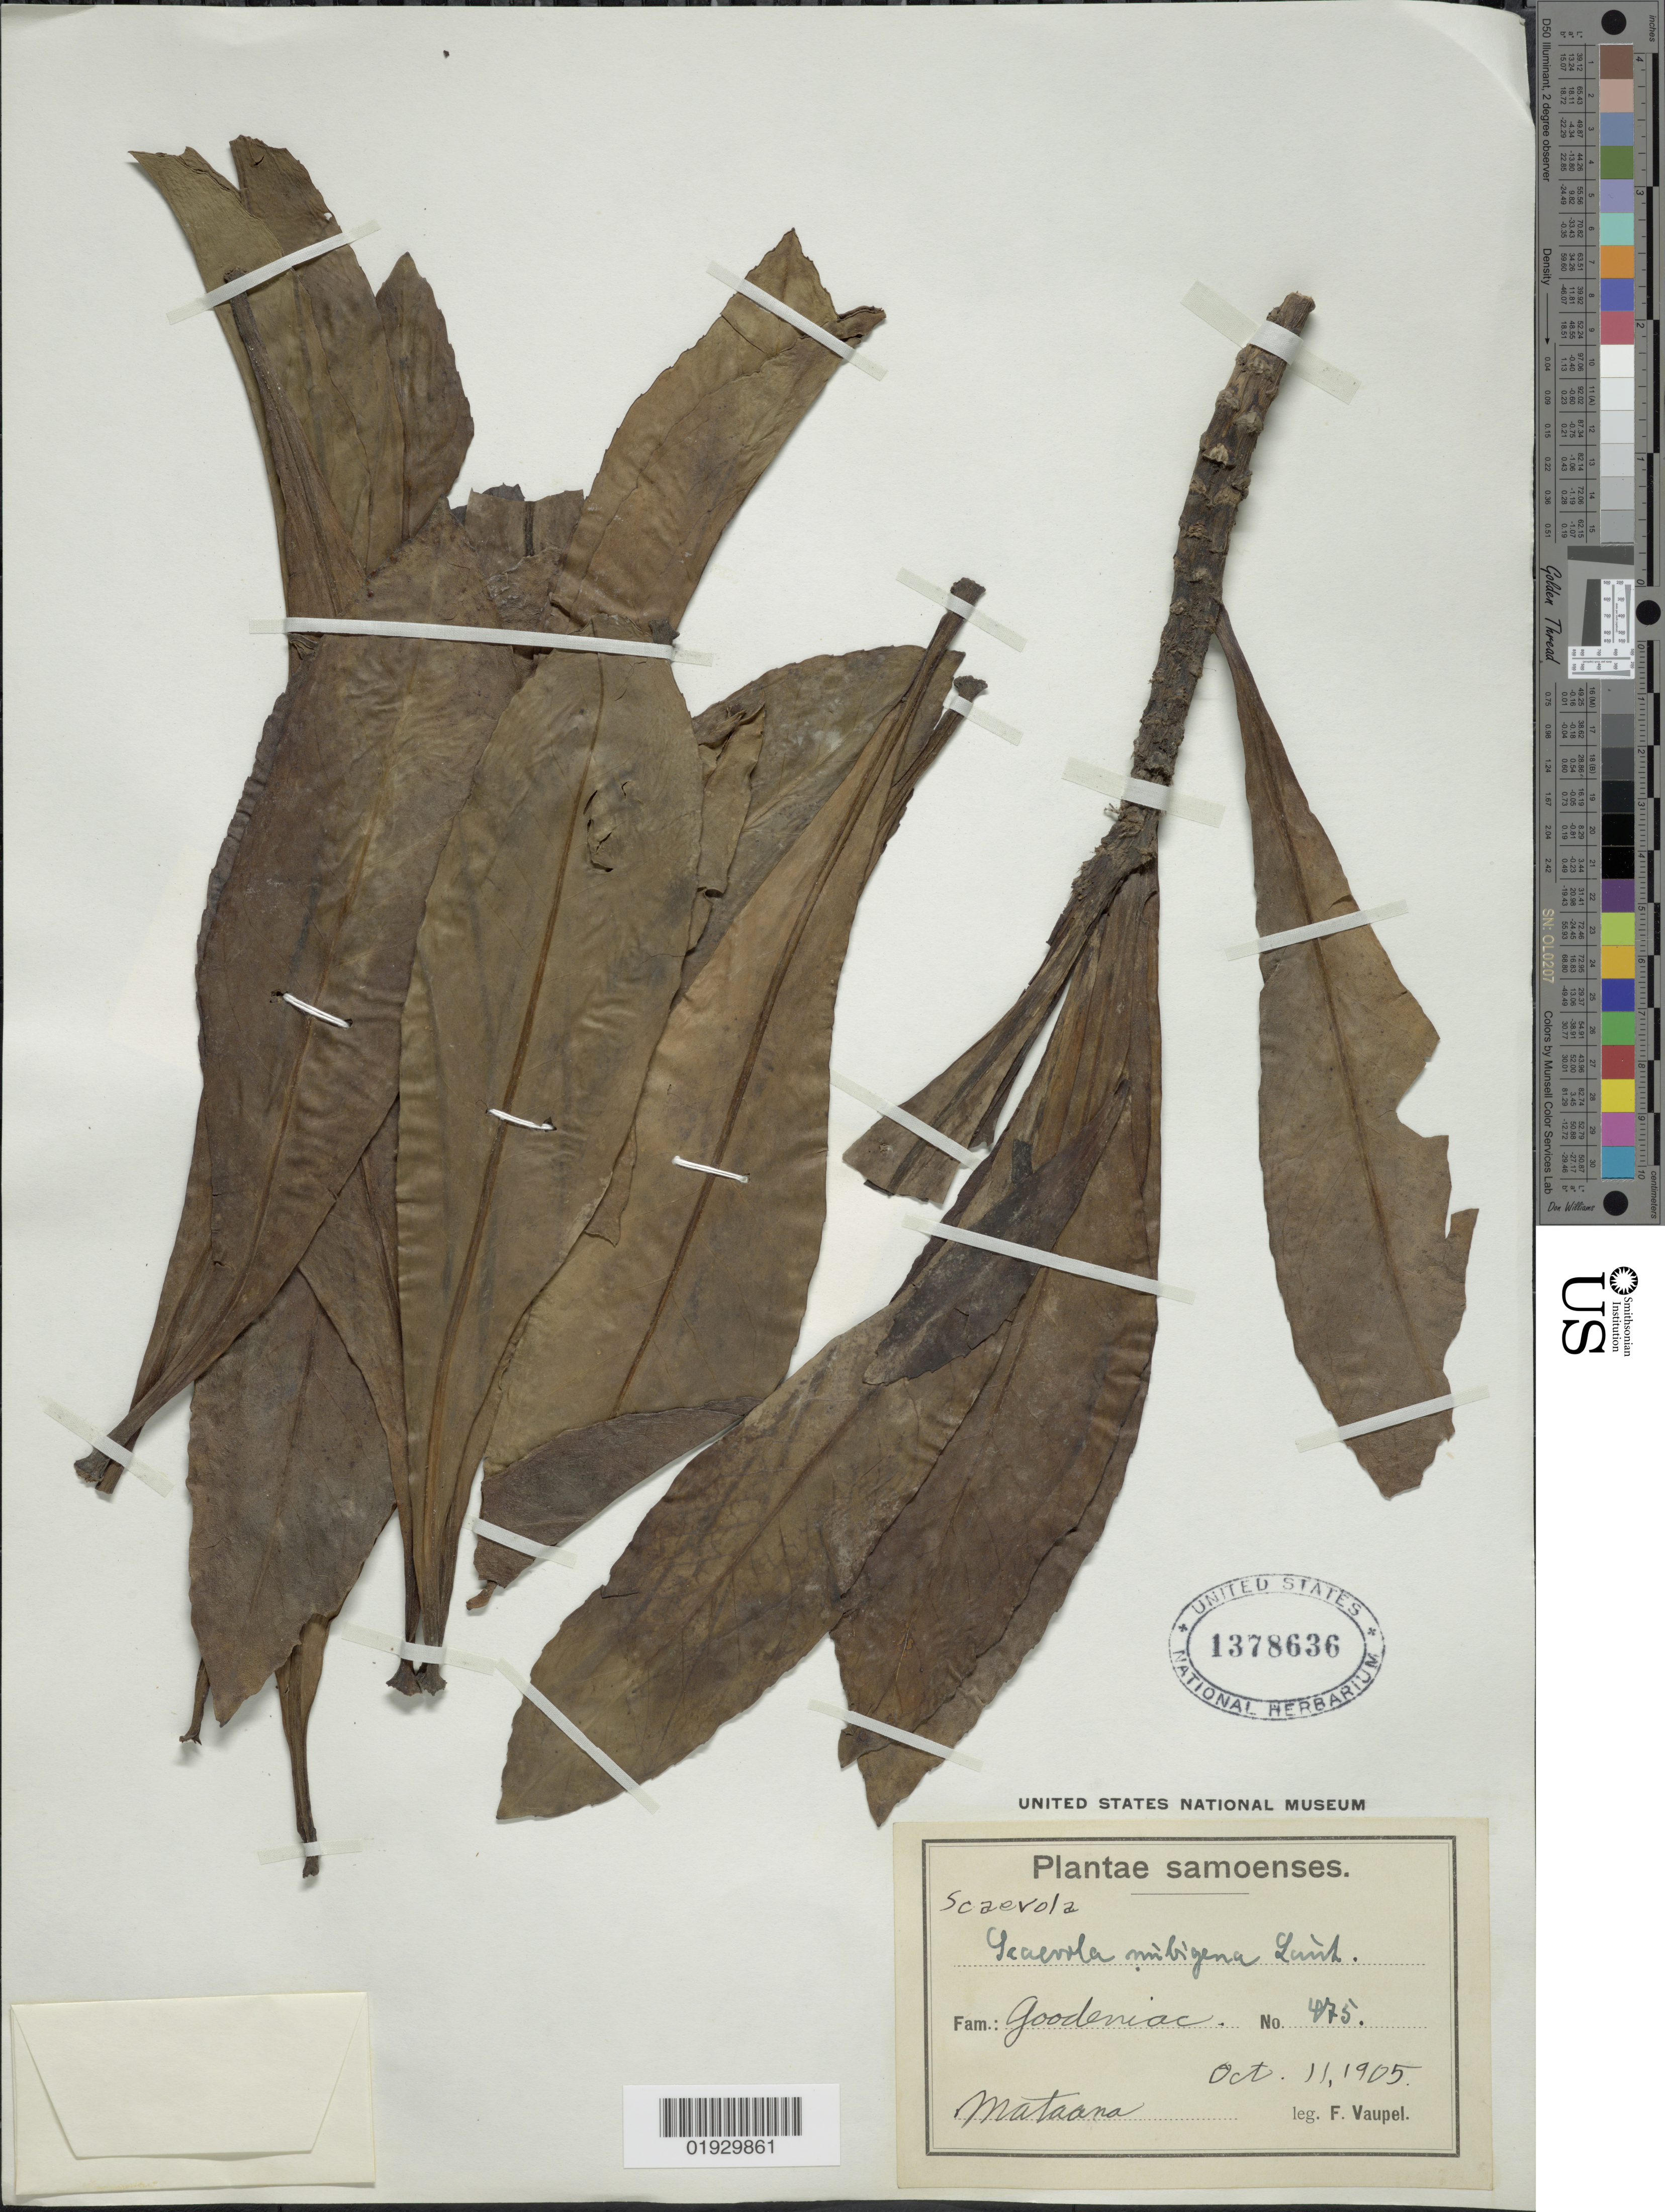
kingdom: Plantae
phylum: Tracheophyta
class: Magnoliopsida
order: Asterales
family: Goodeniaceae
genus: Scaevola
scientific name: Scaevola nubigena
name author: Lauterb.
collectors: F. Vaupel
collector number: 475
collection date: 1905-10-11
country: Samoa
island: Savaii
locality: Mataana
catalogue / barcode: US 1378636